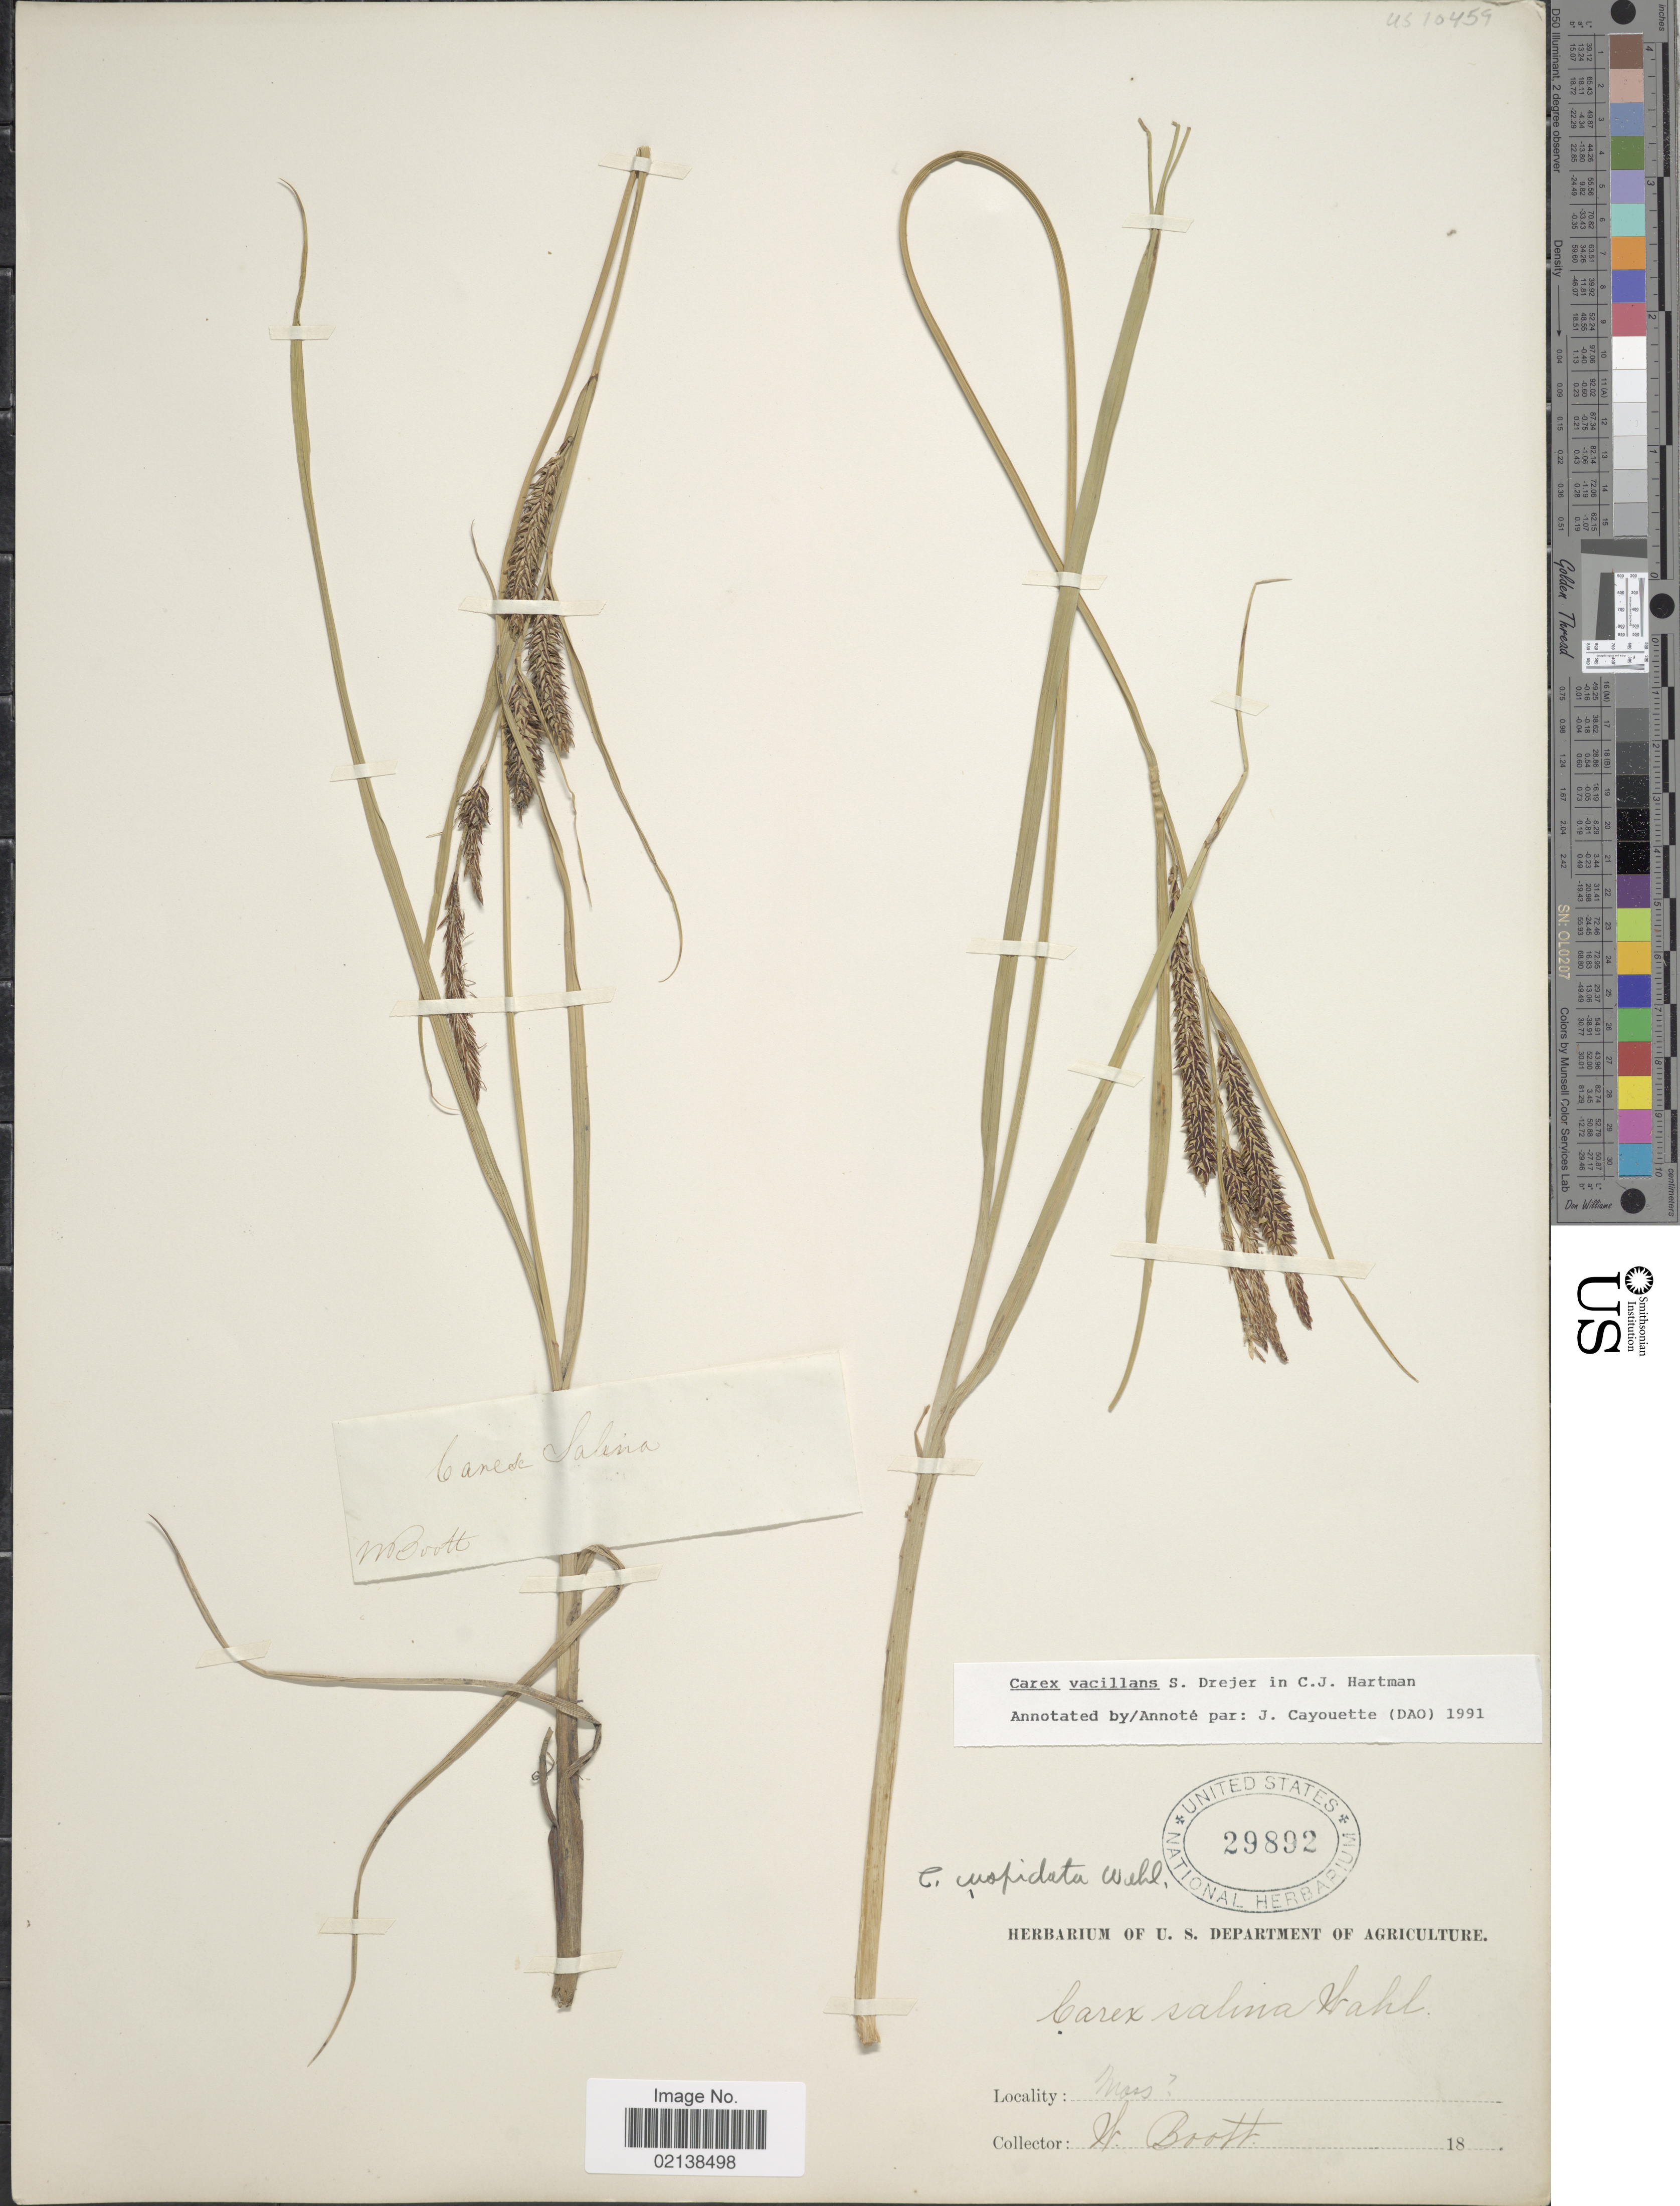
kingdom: Plantae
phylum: Tracheophyta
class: Liliopsida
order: Poales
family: Cyperaceae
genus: Carex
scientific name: Carex vacillans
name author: Drejer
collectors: W. Boott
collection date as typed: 18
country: United States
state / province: Massachusetts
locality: Mass.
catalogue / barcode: US 29892